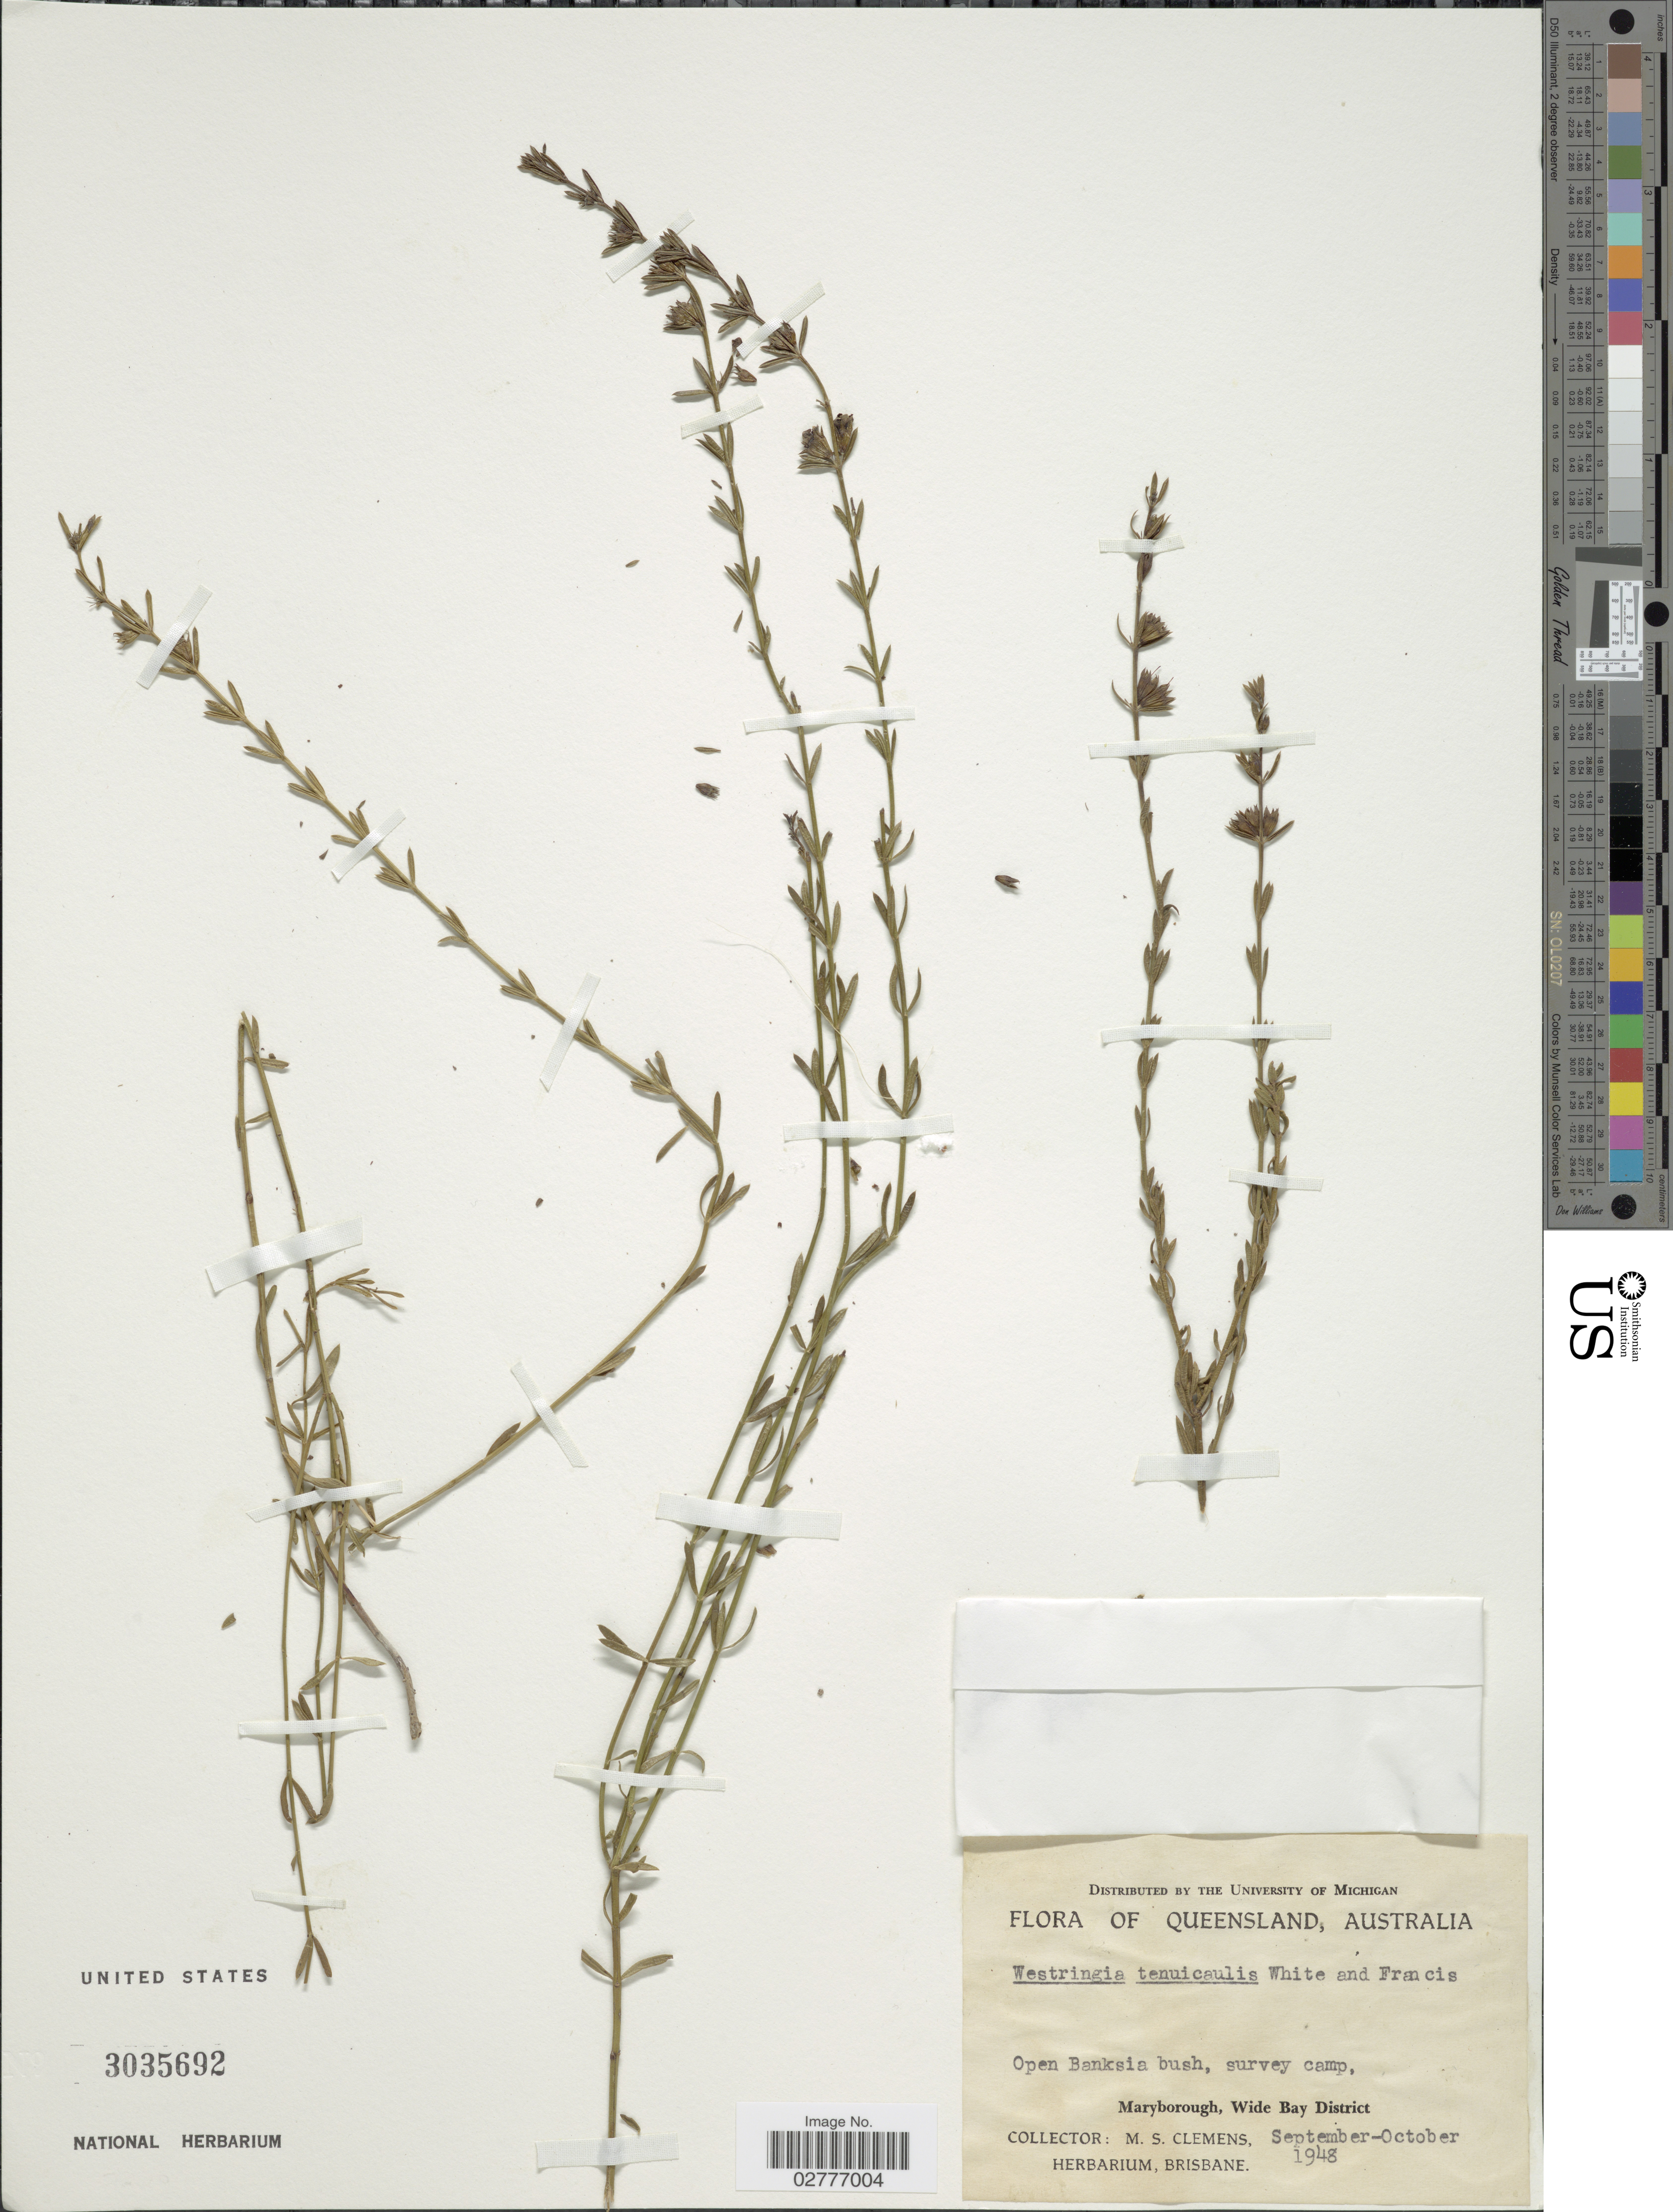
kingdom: Plantae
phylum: Tracheophyta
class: Magnoliopsida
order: Lamiales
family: Lamiaceae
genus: Westringia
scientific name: Westringia tenuicaulis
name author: C.T. White & W.D. Francis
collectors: M. S. Clemens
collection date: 1948-09/1948-10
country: Australia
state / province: Queensland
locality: Maryborough, Wide Bay District.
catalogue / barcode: US 3035692